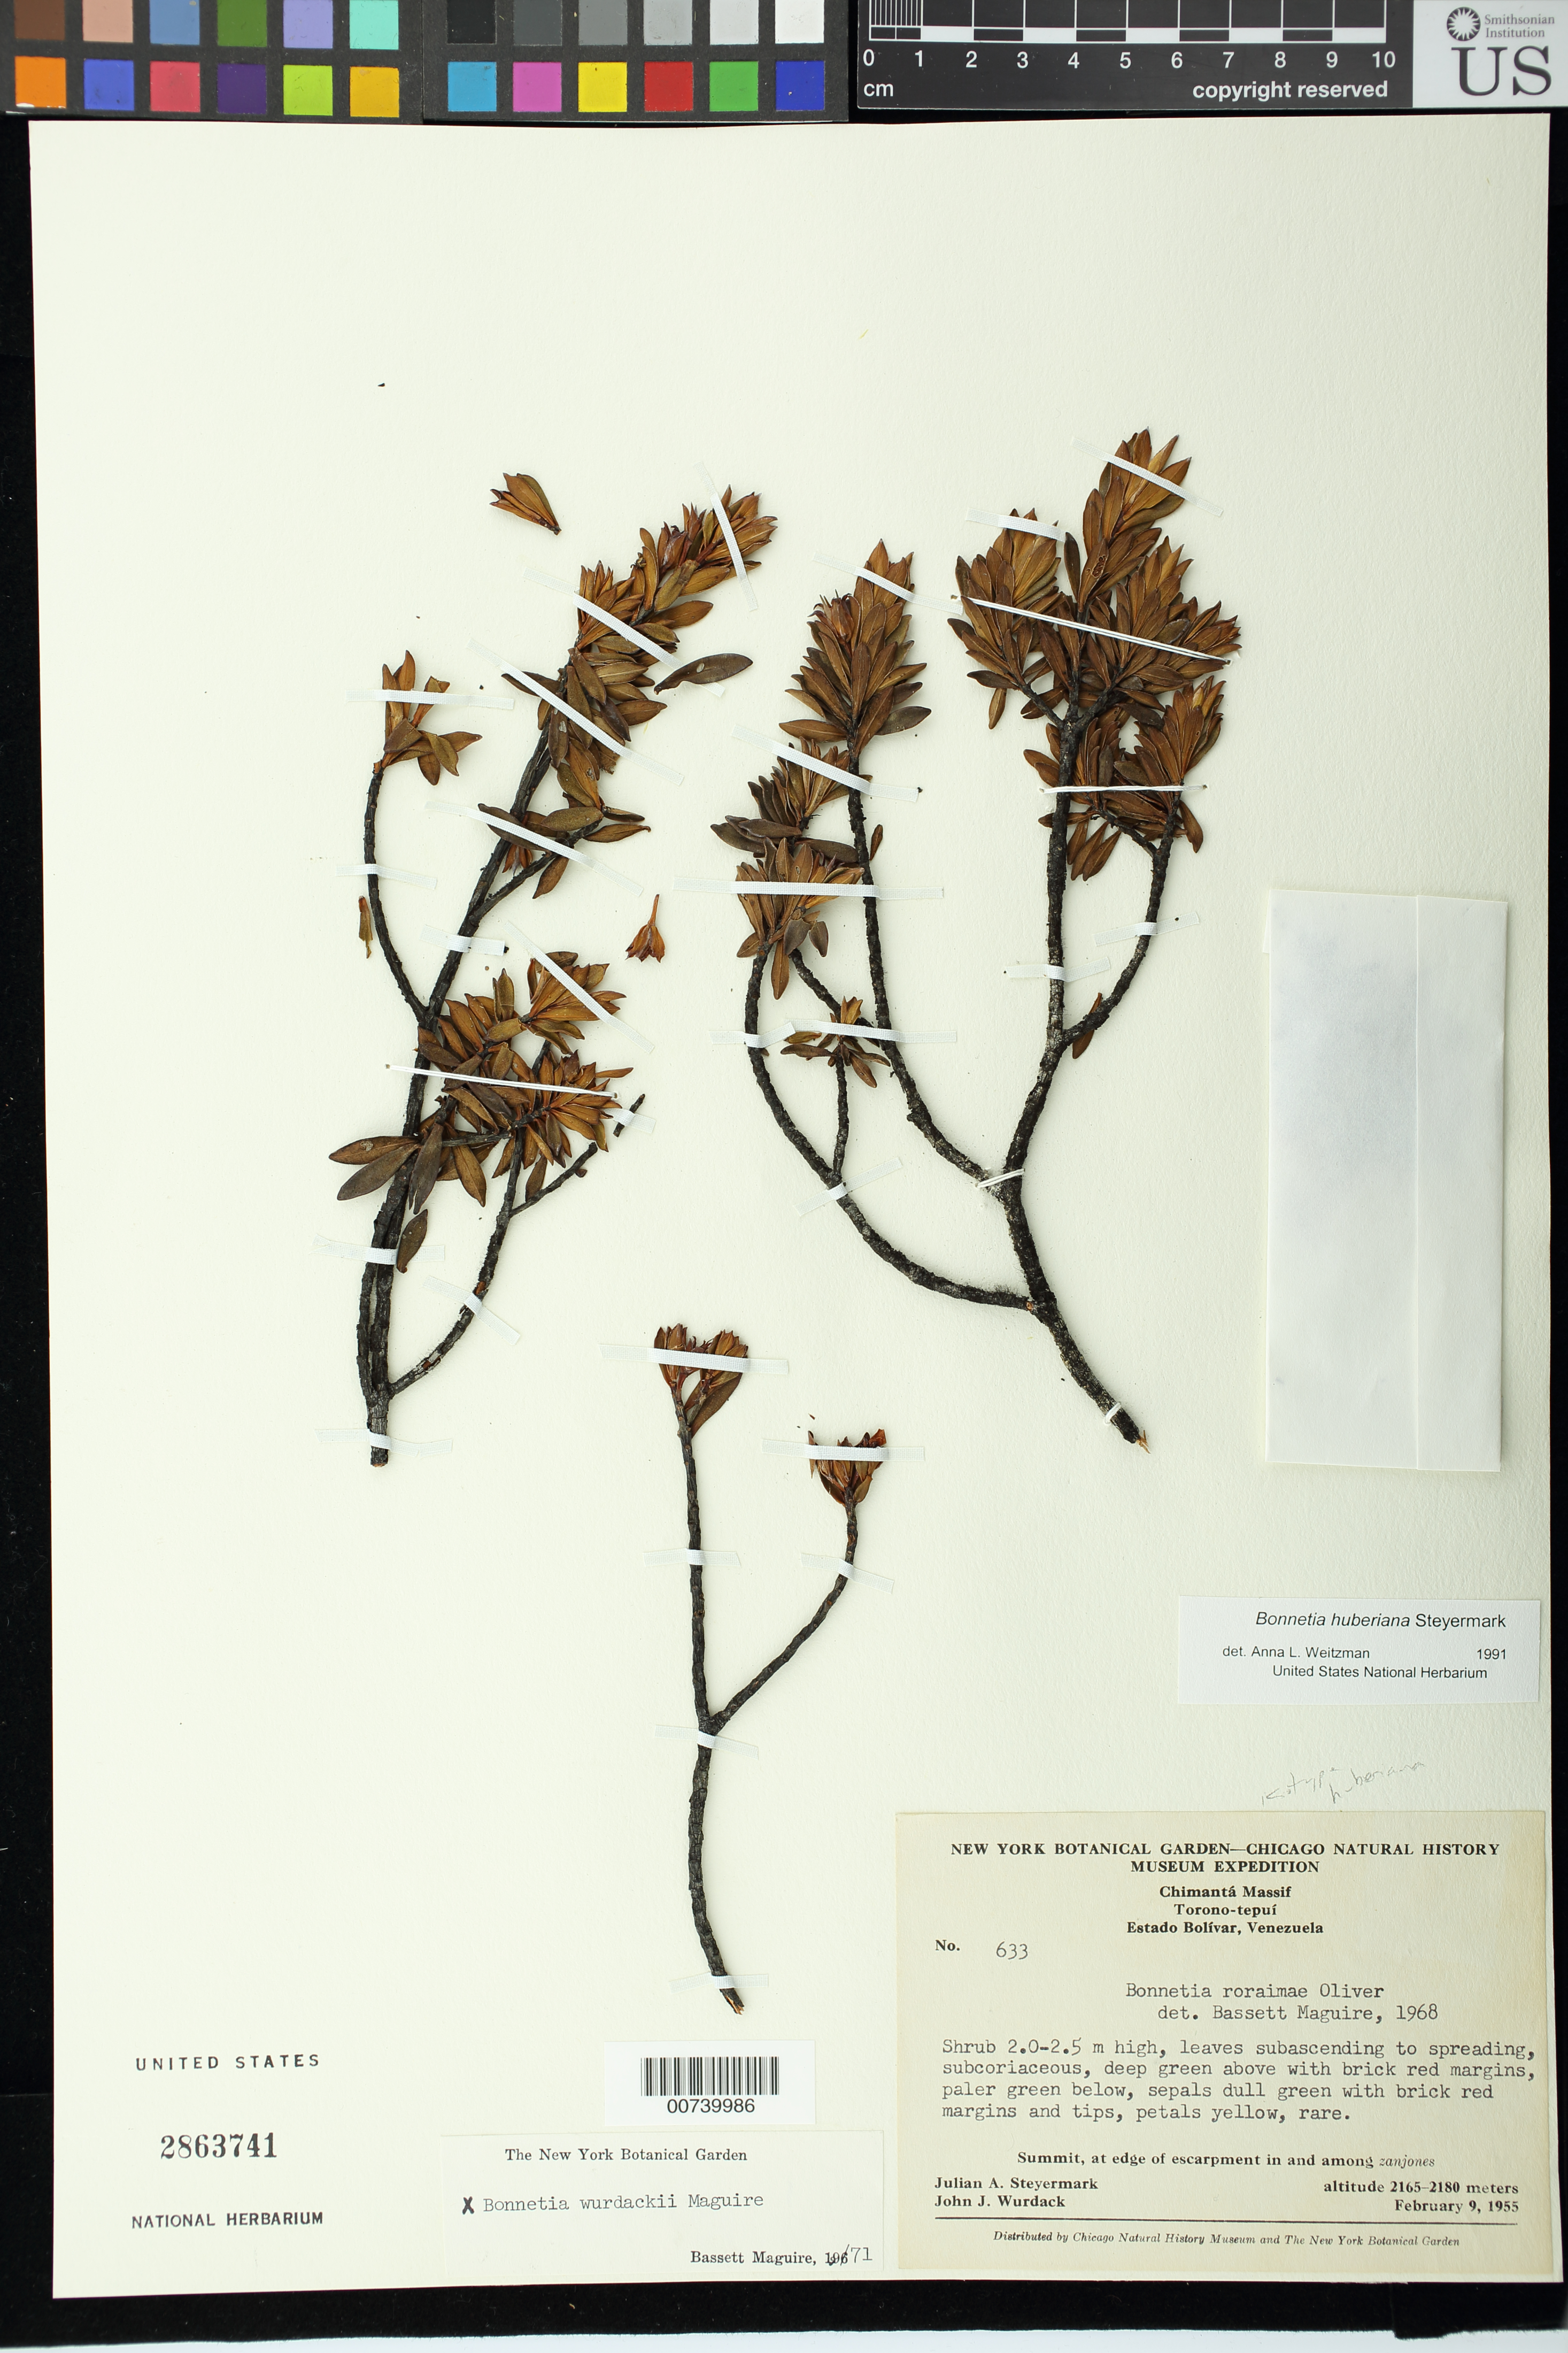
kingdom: Plantae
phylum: Tracheophyta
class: Magnoliopsida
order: Malpighiales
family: Bonnetiaceae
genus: Bonnetia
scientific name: Bonnetia huberiana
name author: Steyerm.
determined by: Weitzman, A. L.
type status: Isotype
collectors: J. Steyermark & J. J. Wurdack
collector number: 633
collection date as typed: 9 Feb 1955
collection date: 1955-02-09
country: Venezuela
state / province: Bolívar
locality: Chimantá Massif, Toronó-tepui, summit.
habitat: at edge of escarpment in and among "zanjones". Rare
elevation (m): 2165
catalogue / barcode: US 2863741